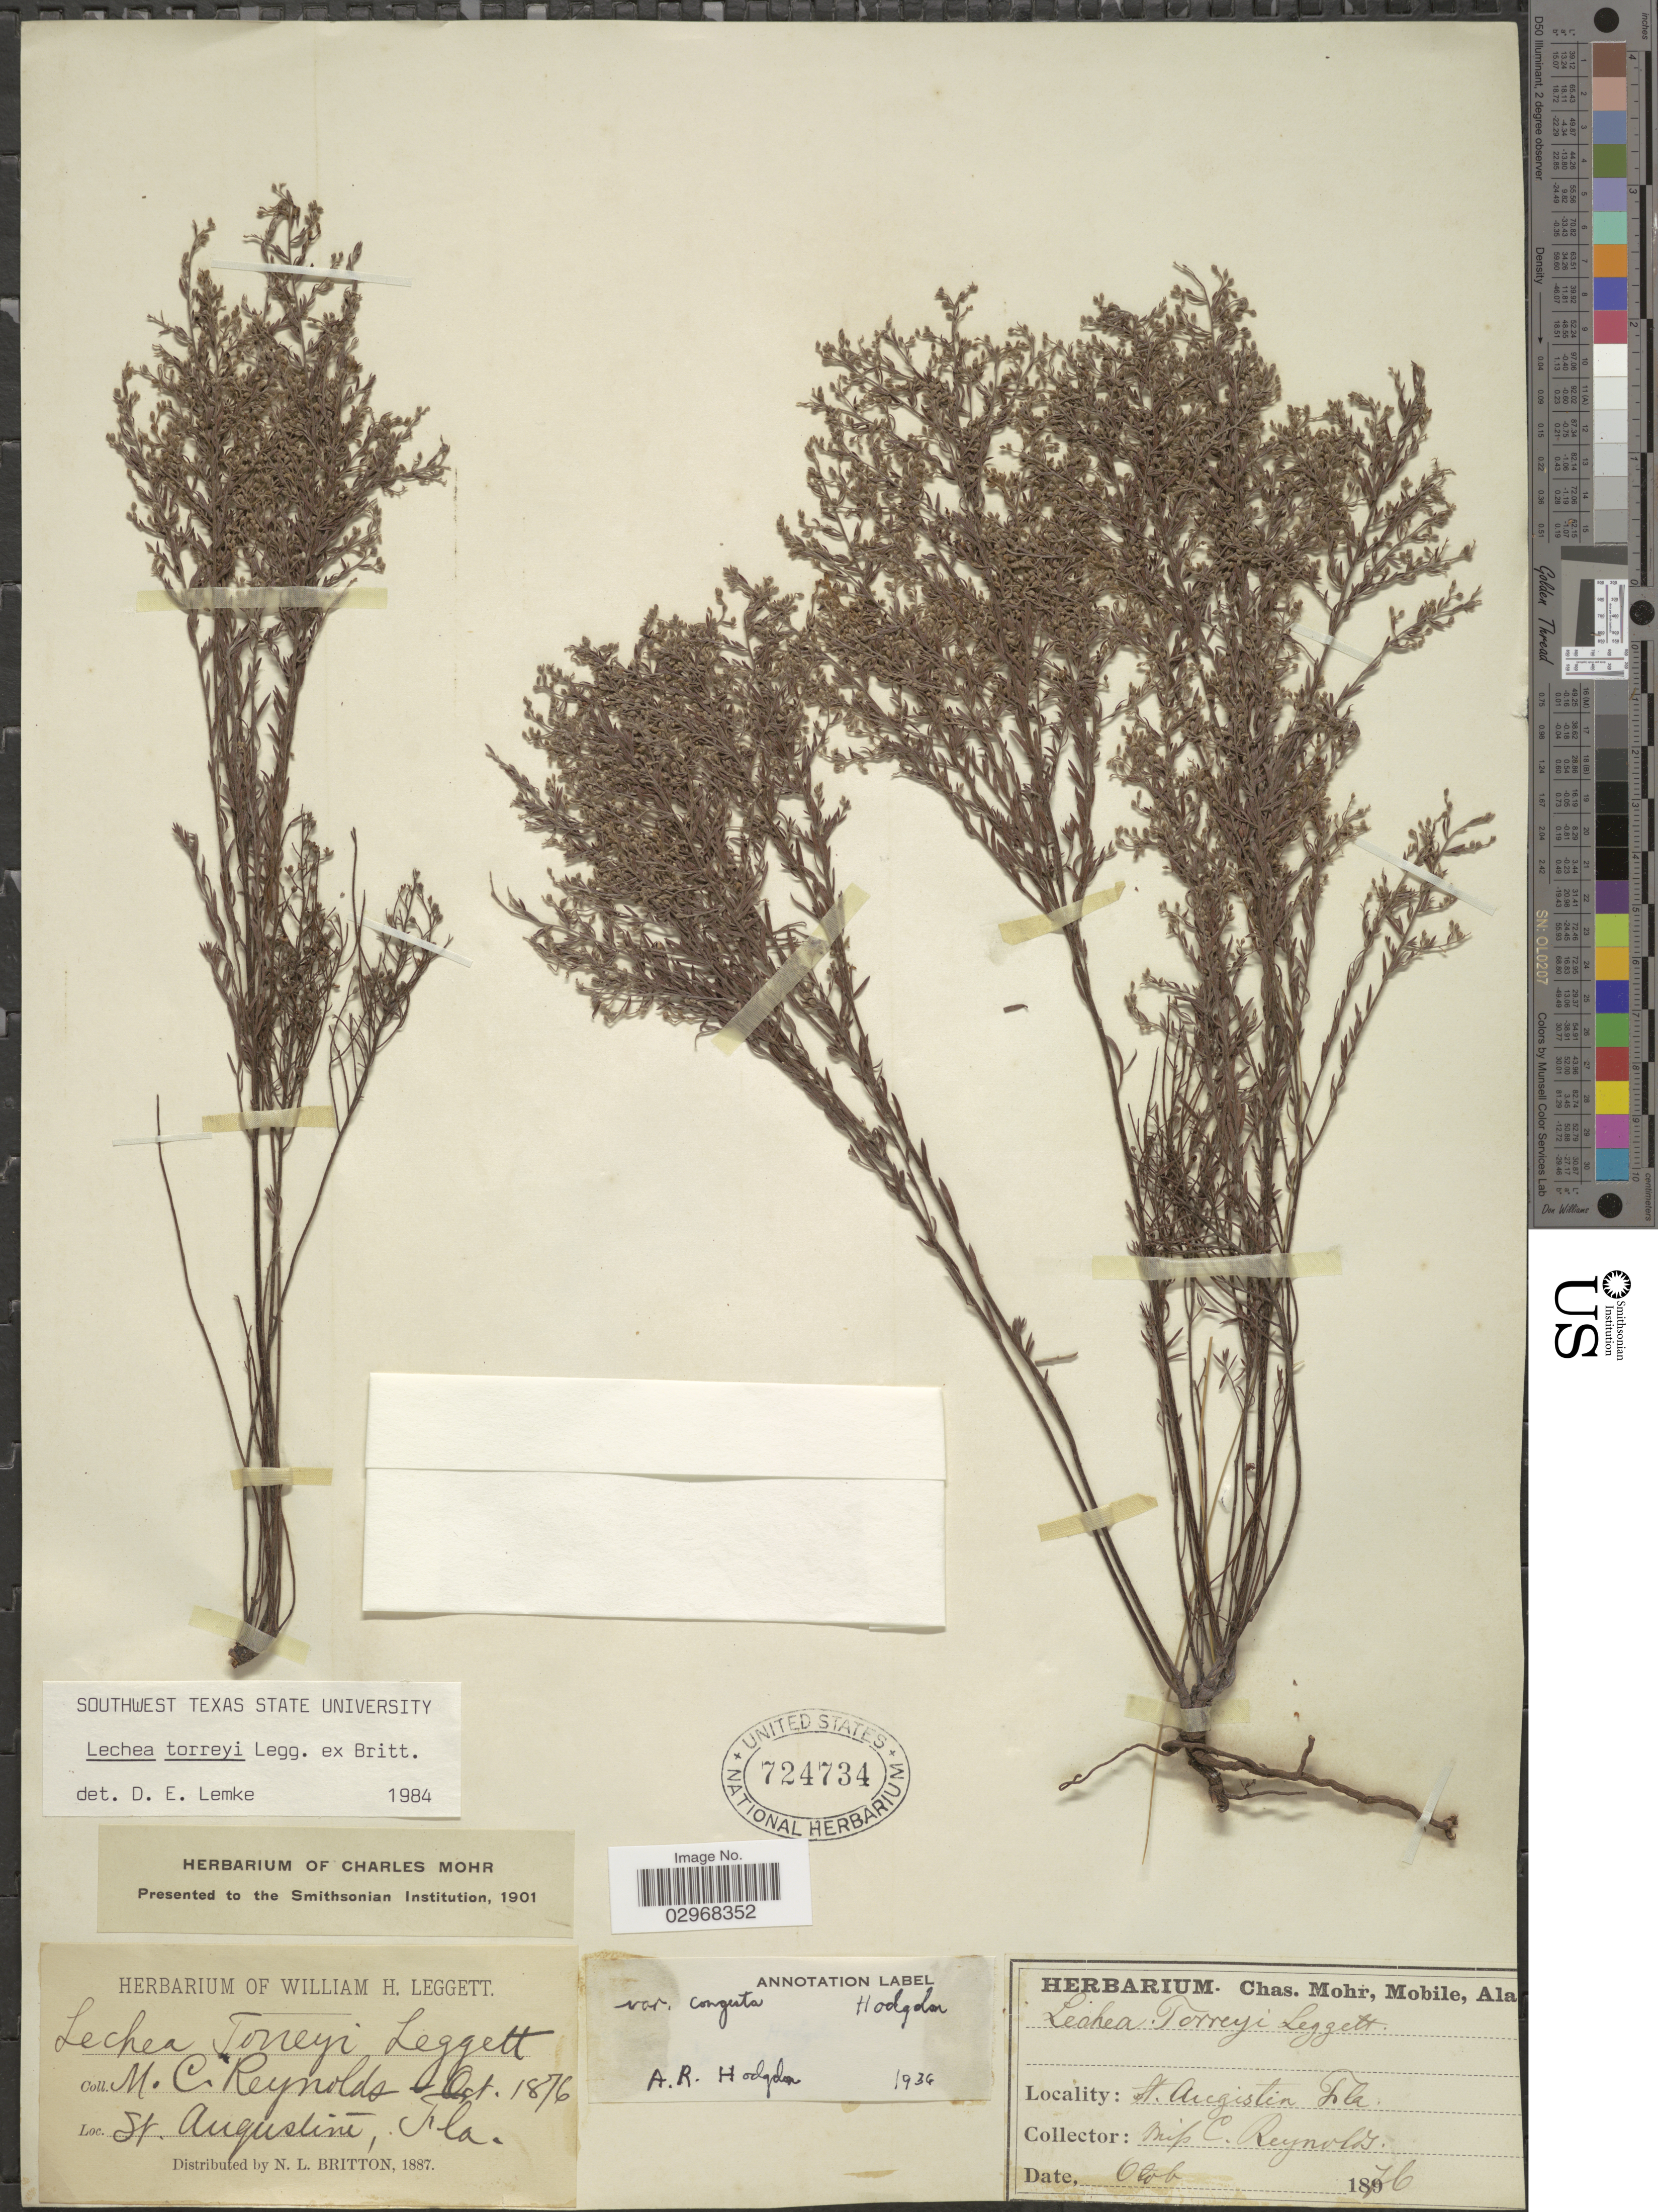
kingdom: Plantae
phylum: Tracheophyta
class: Magnoliopsida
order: Malvales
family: Cistaceae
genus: Lechea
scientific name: Lechea torreyi var. congesta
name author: Hodgdon ex D. E. Lemke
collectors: M. Reynolds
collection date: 1876-10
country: United States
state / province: Florida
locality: St. Augustine.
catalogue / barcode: US 724734